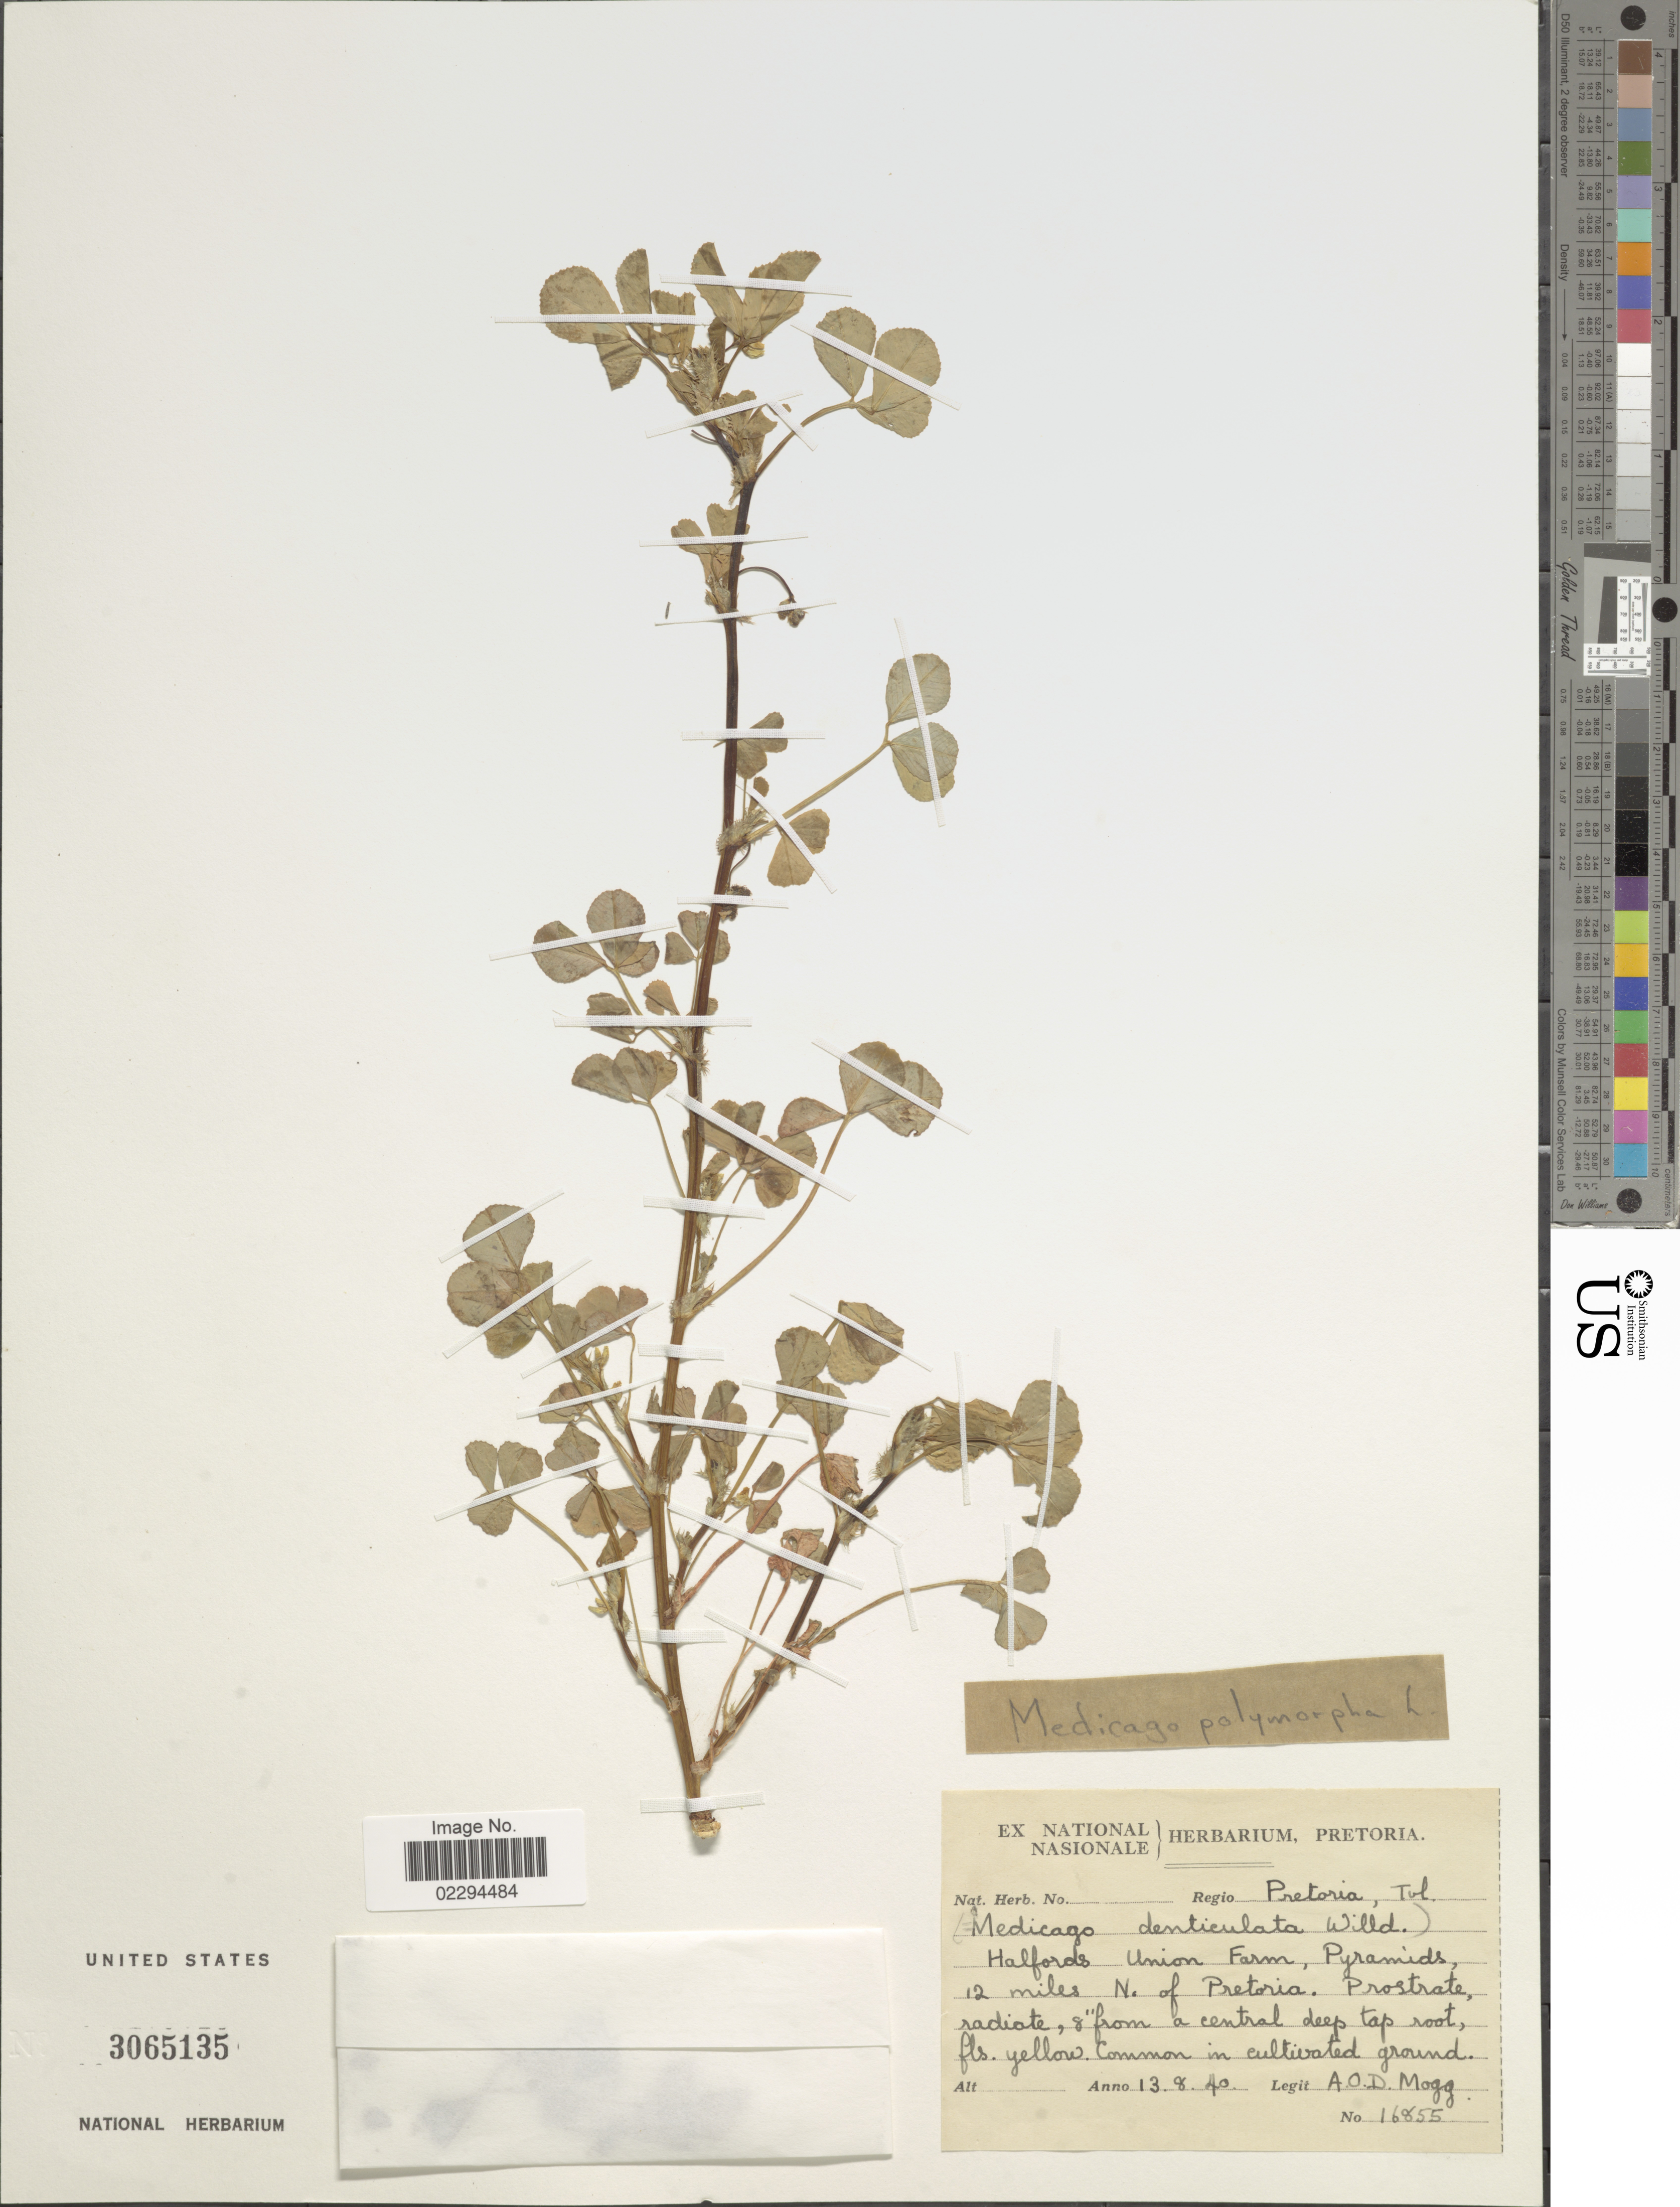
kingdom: Plantae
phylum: Tracheophyta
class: Magnoliopsida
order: Fabales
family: Fabaceae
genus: Medicago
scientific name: Medicago polymorpha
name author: L.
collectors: A. O. Mogg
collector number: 16855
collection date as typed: Transcribed d/m/y: 13/8/40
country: South Africa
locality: Regio Pretoria, Tvl. Halfords Union Farm, Pyramids, 12 miles N. of Pretoria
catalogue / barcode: US 3065135